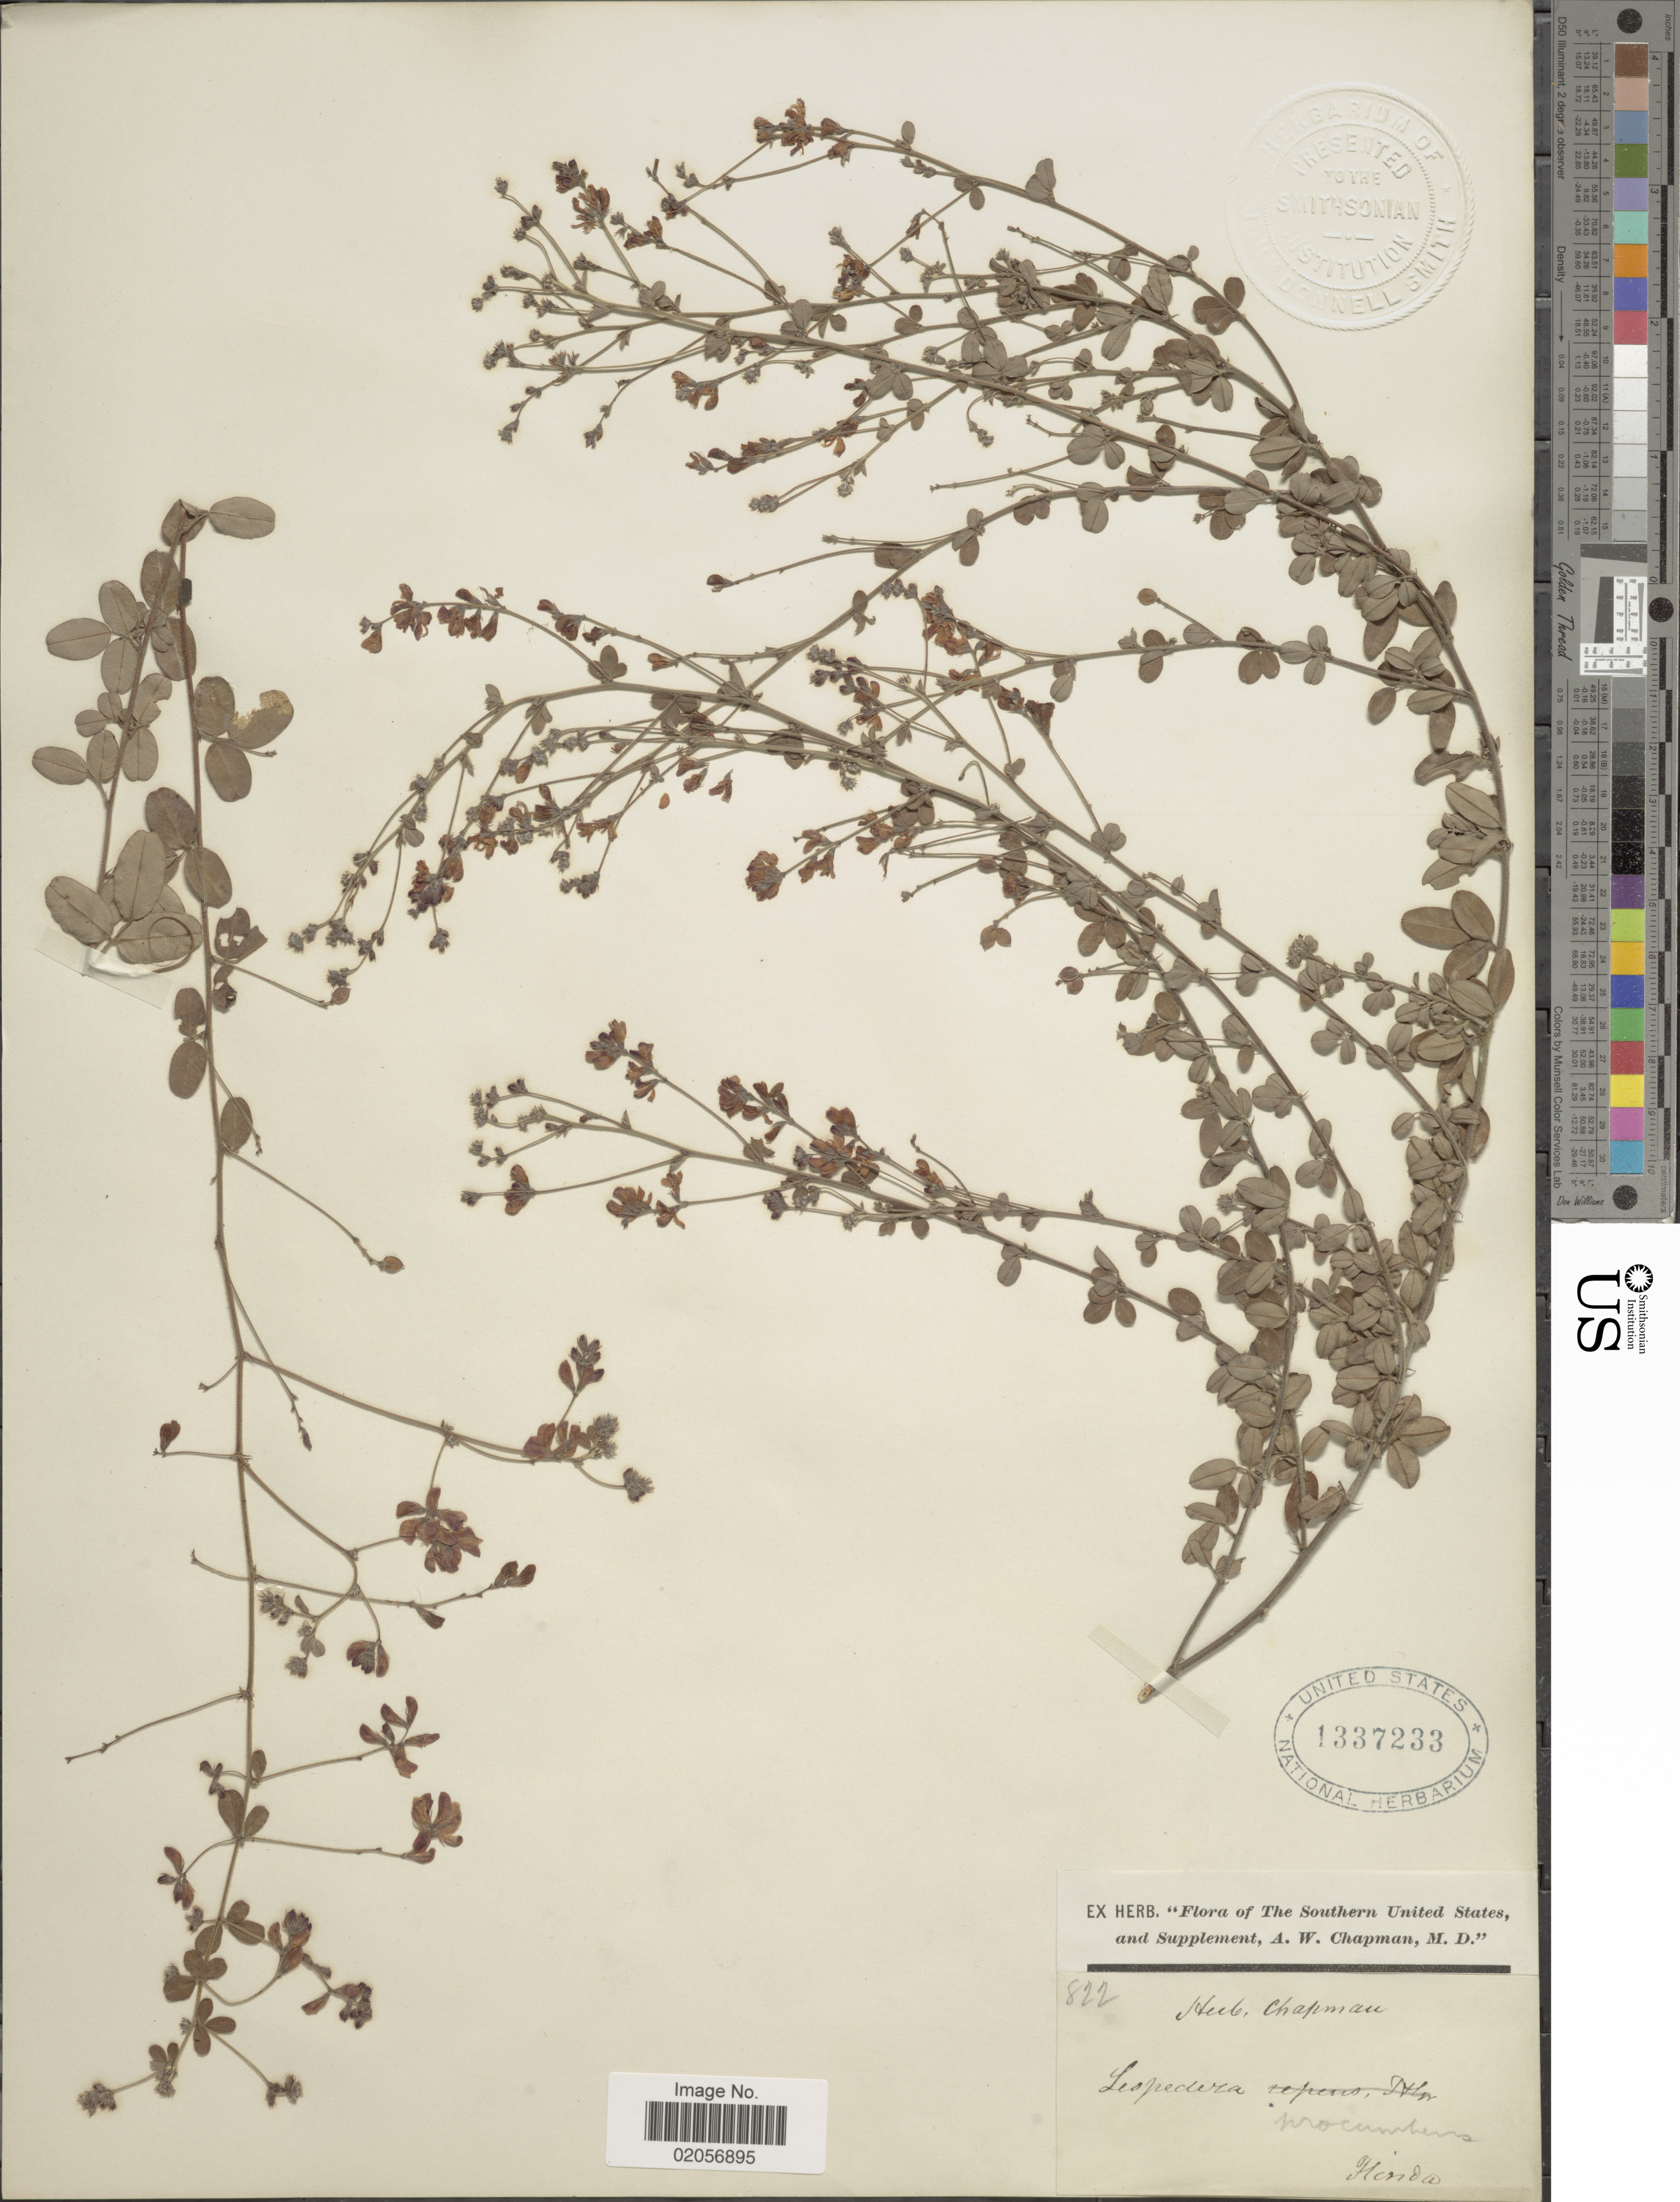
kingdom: Plantae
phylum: Tracheophyta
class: Magnoliopsida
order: Fabales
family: Fabaceae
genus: Lespedeza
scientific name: Lespedeza repens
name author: (L.) W.P.C. Barton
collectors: A. W. Chapman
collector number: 822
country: United States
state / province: Florida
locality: Southern United States, and Supplement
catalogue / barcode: US 1337233